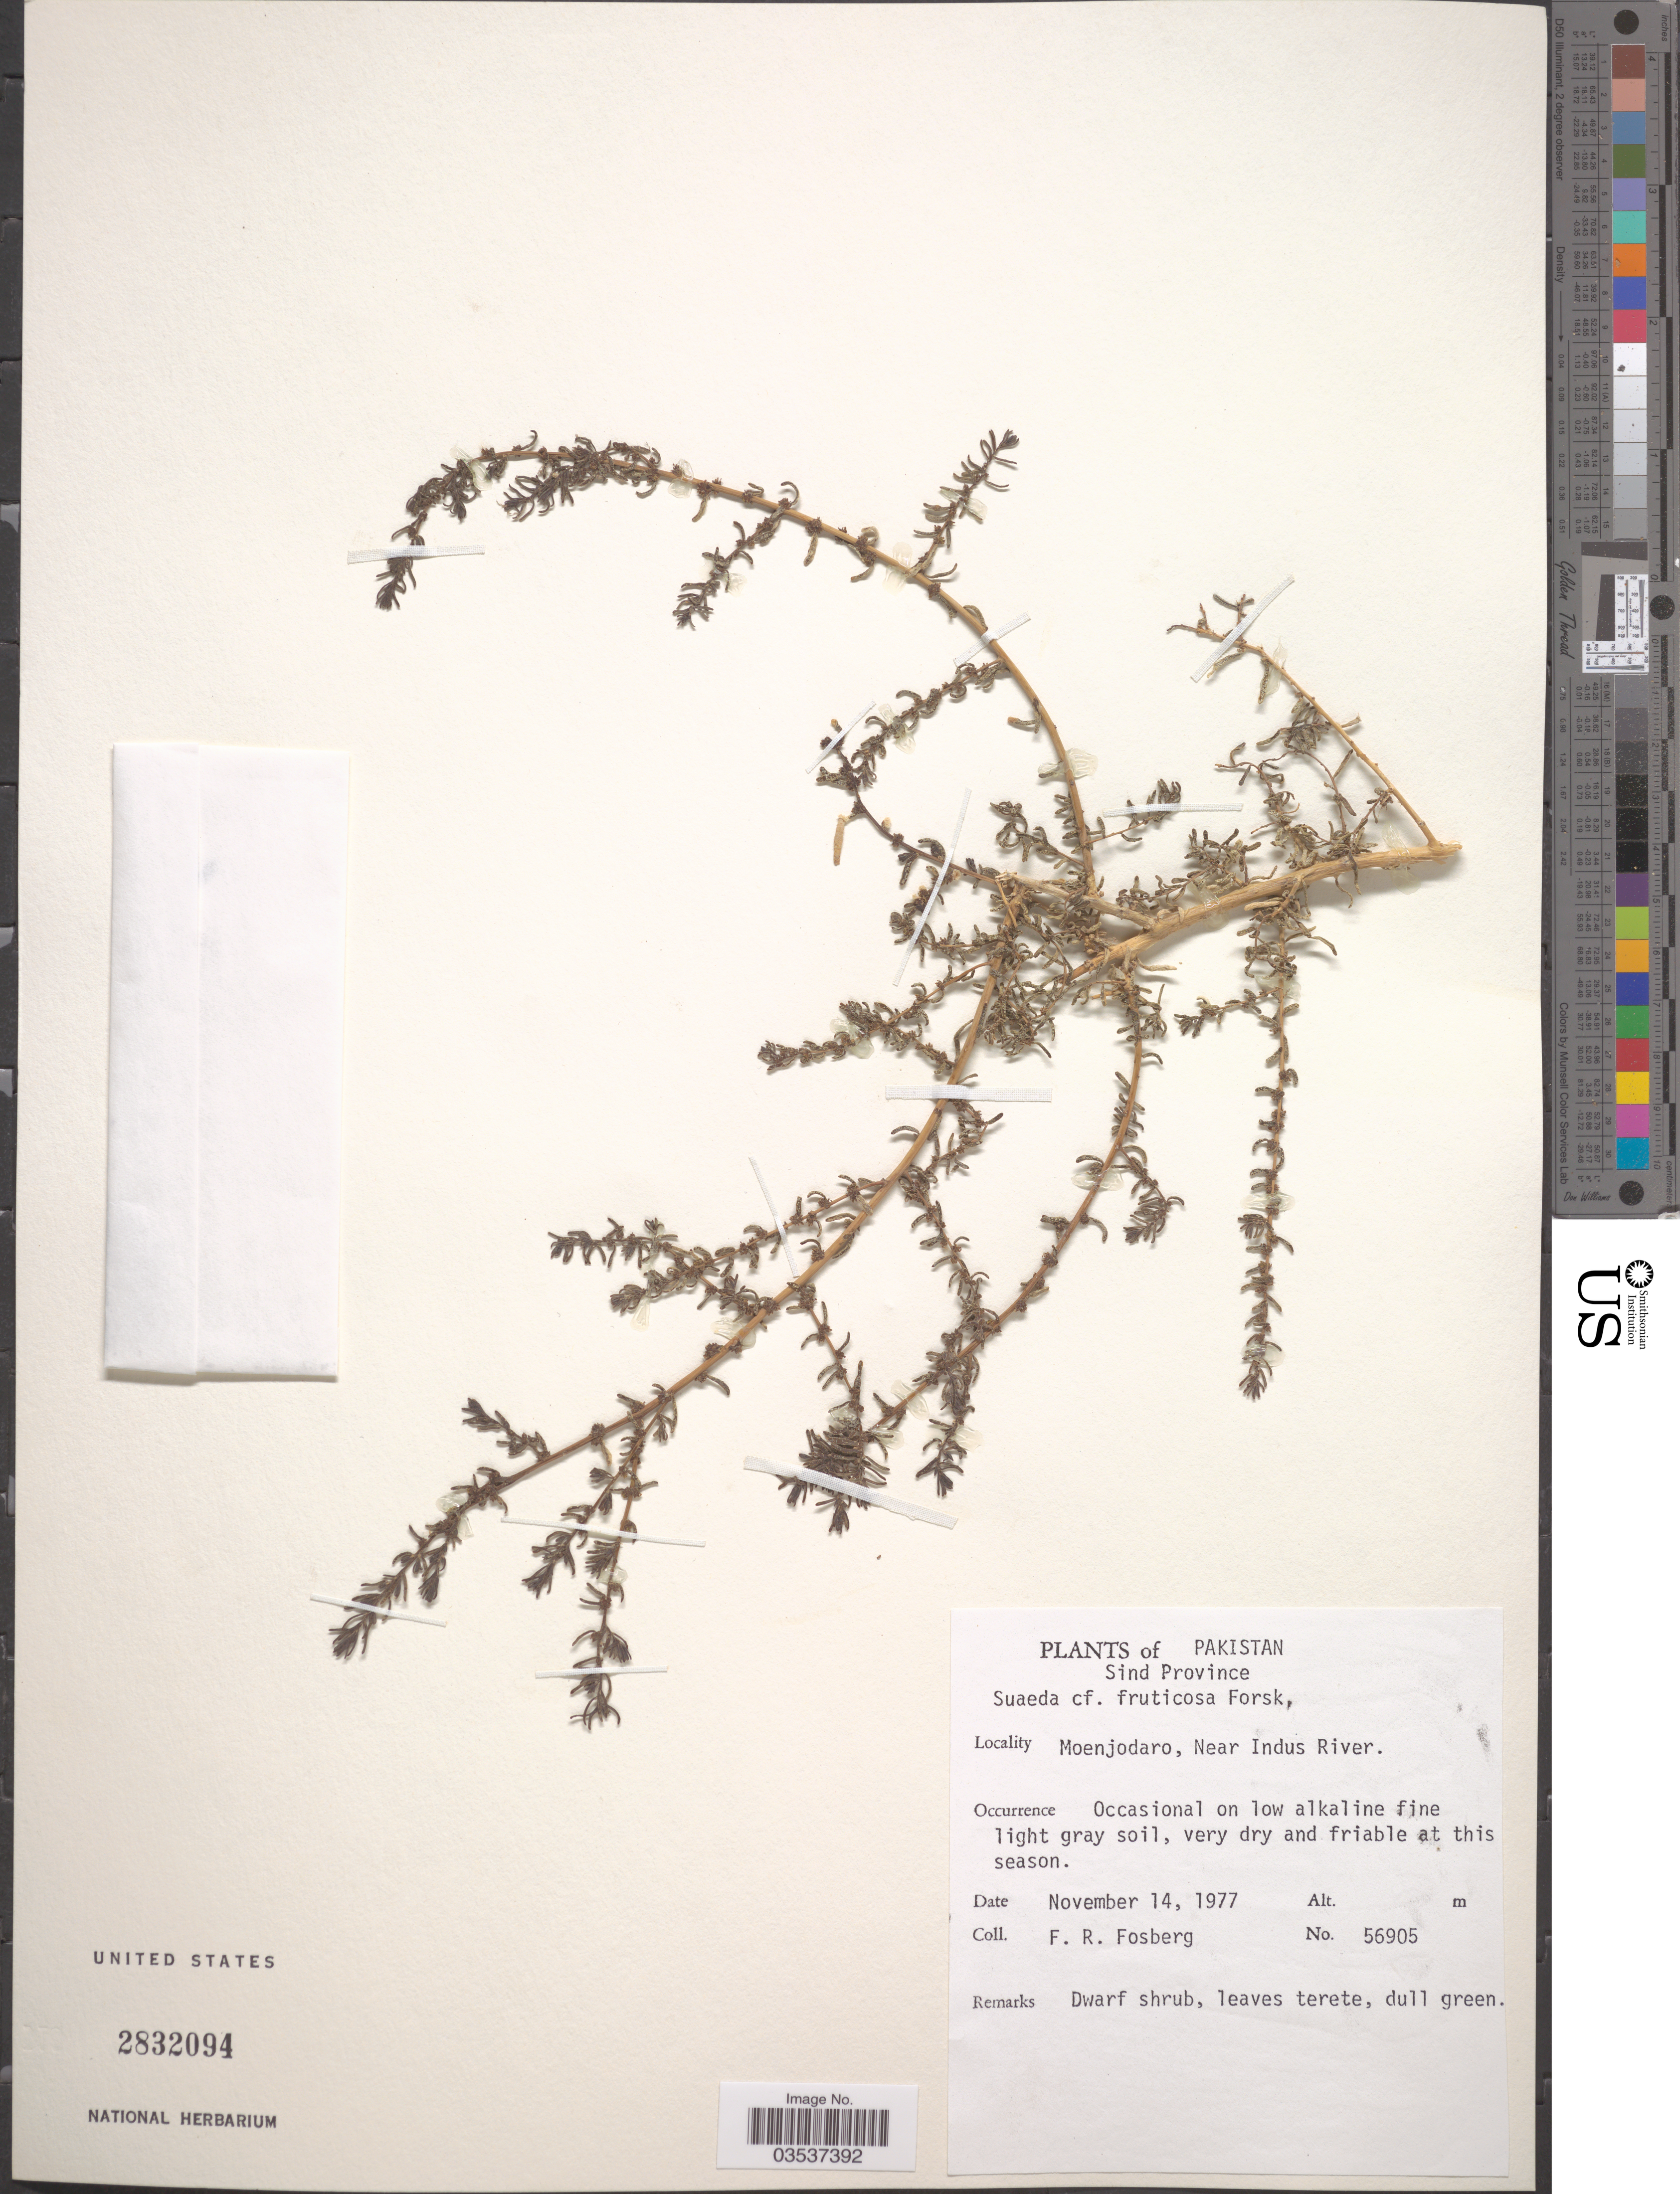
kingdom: Plantae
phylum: Tracheophyta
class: Magnoliopsida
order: Caryophyllales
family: Amaranthaceae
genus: Suaeda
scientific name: Suaeda fruticosa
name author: Forssk. ex J.F. Gmel.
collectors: F. R. Fosberg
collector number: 56905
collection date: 1977-11-14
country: Pakistan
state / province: Sindh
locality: Moenjodaro, Near Indus River.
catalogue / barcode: US 2832094